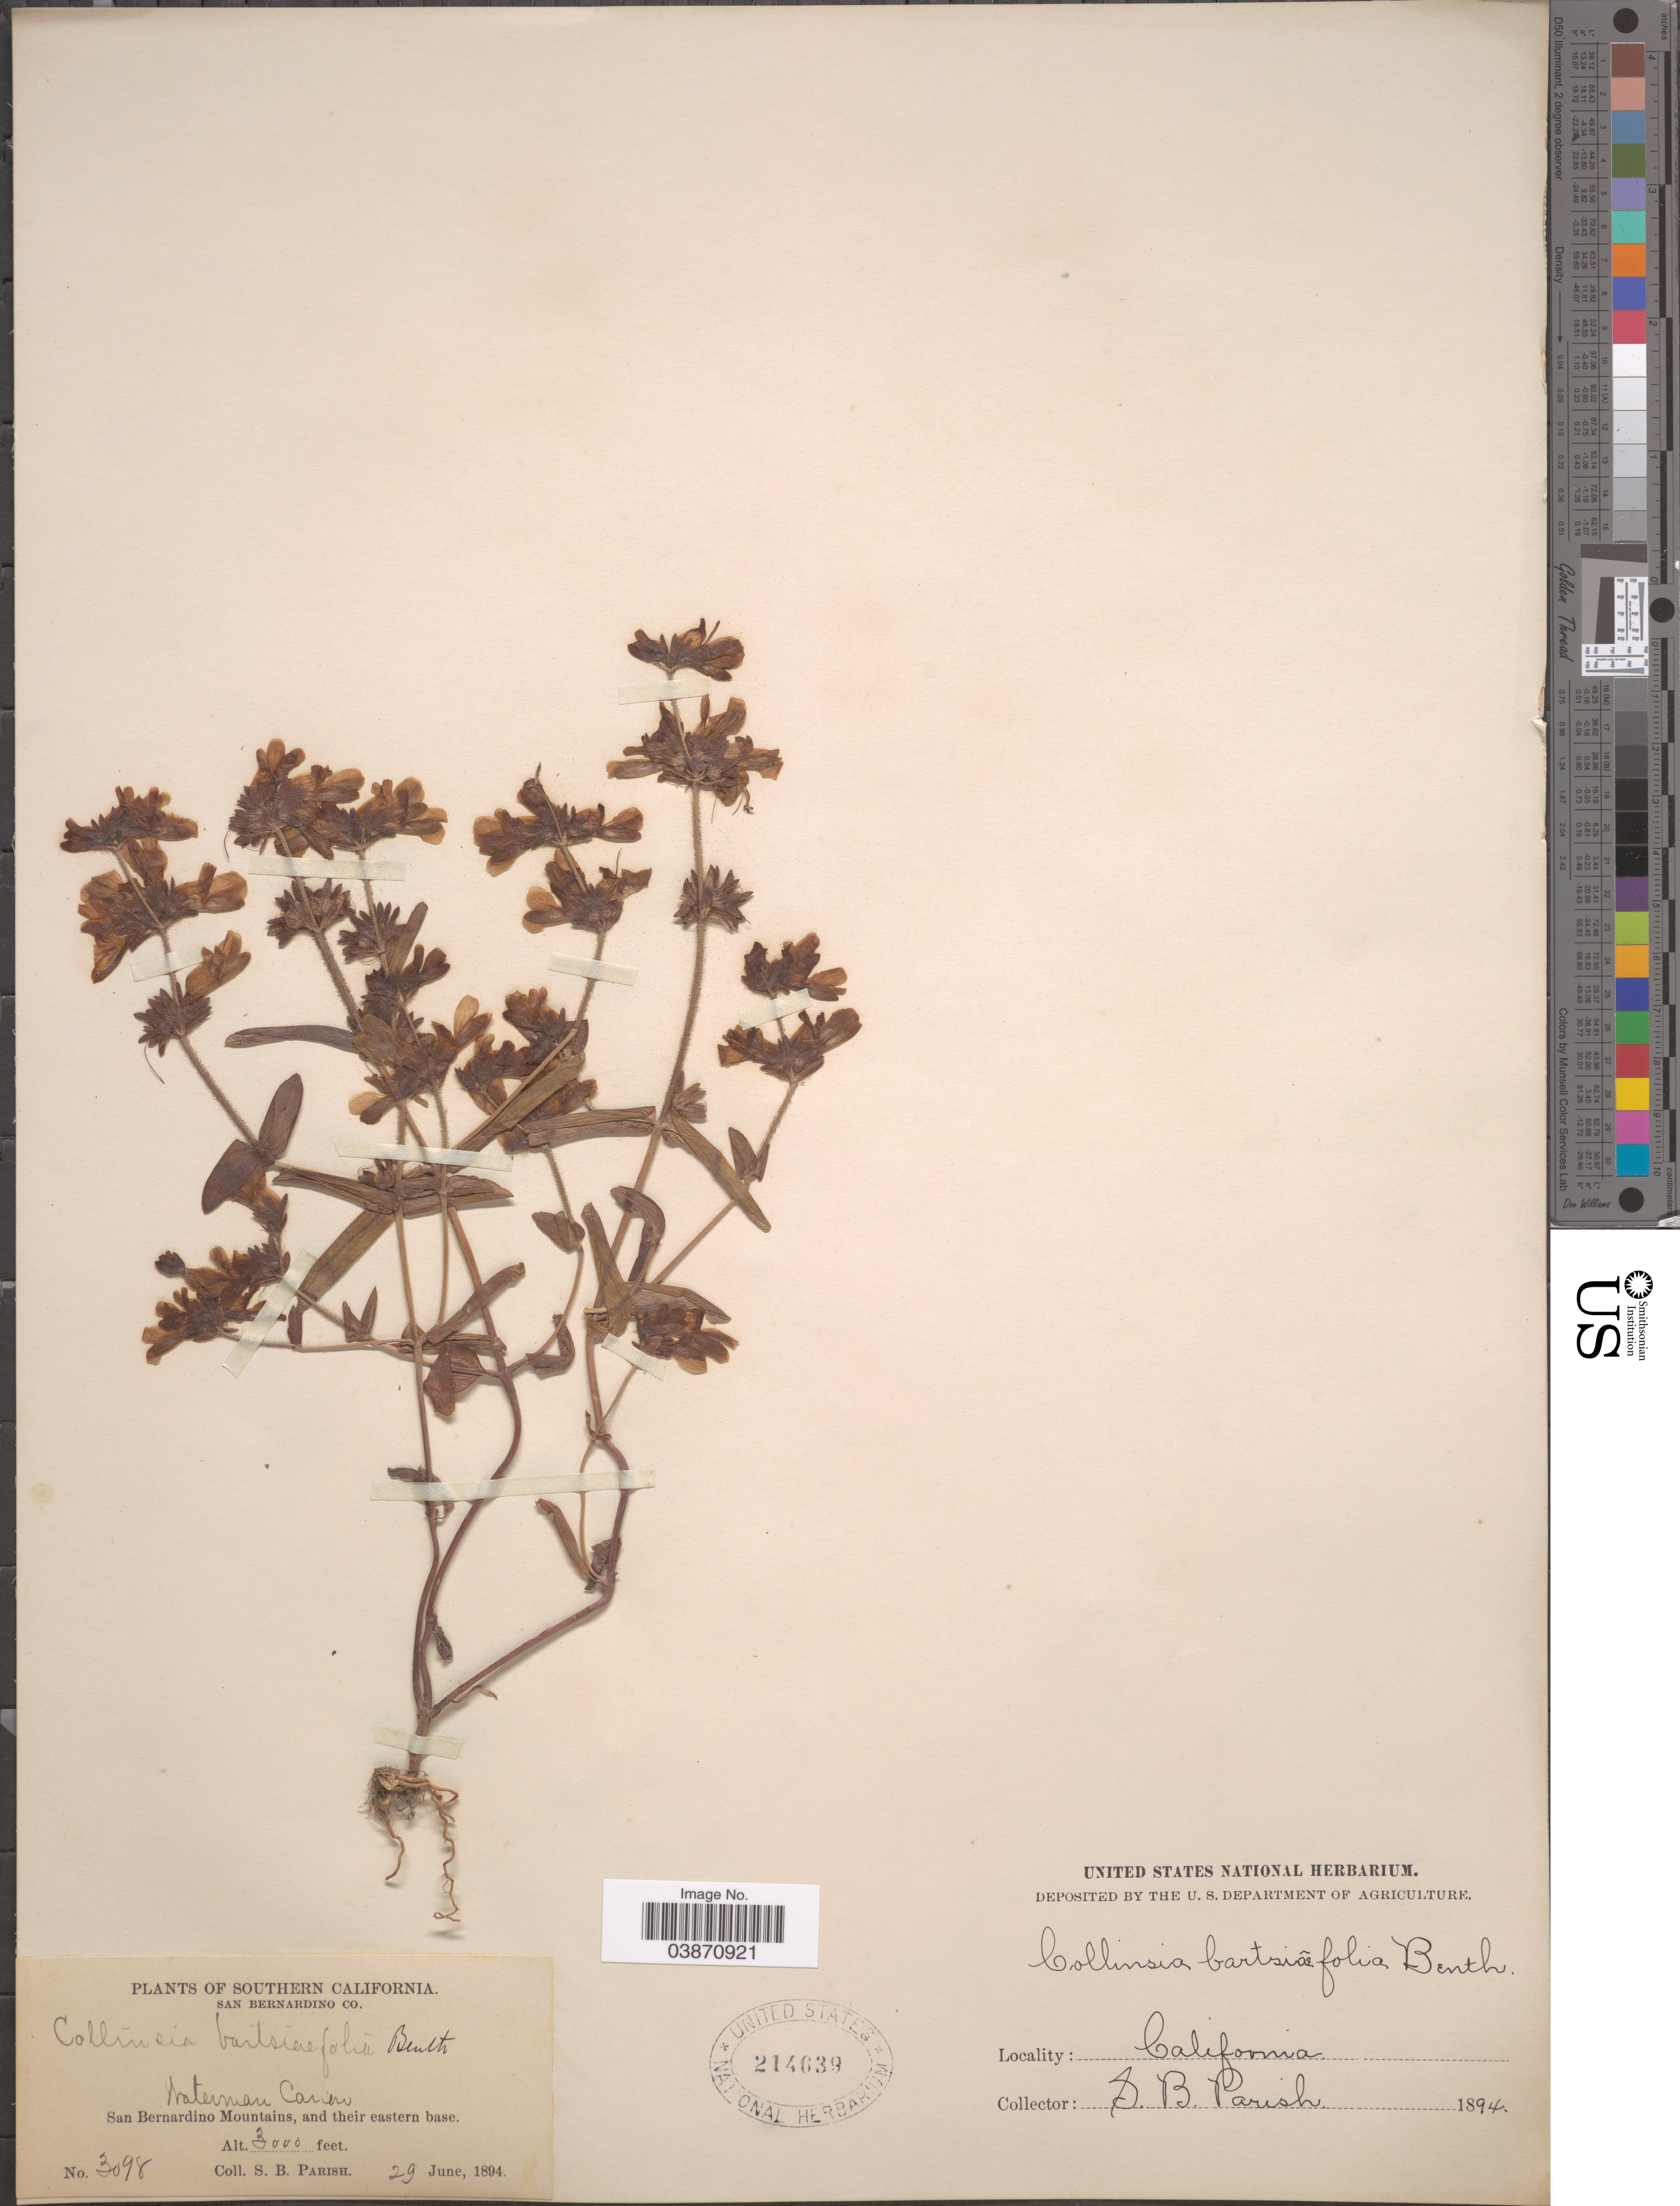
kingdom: Plantae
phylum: Tracheophyta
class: Magnoliopsida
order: Lamiales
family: Plantaginaceae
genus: Collinsia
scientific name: Collinsia bartsiifolia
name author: Benth.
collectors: S. B. Parish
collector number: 3098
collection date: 1894-06-29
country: United States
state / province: California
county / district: San Bernardino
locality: Southern California. San Bernardino Co. Waterman Canon. San Bernardino Mountains, and their eastern base.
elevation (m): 914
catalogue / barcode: US 214639